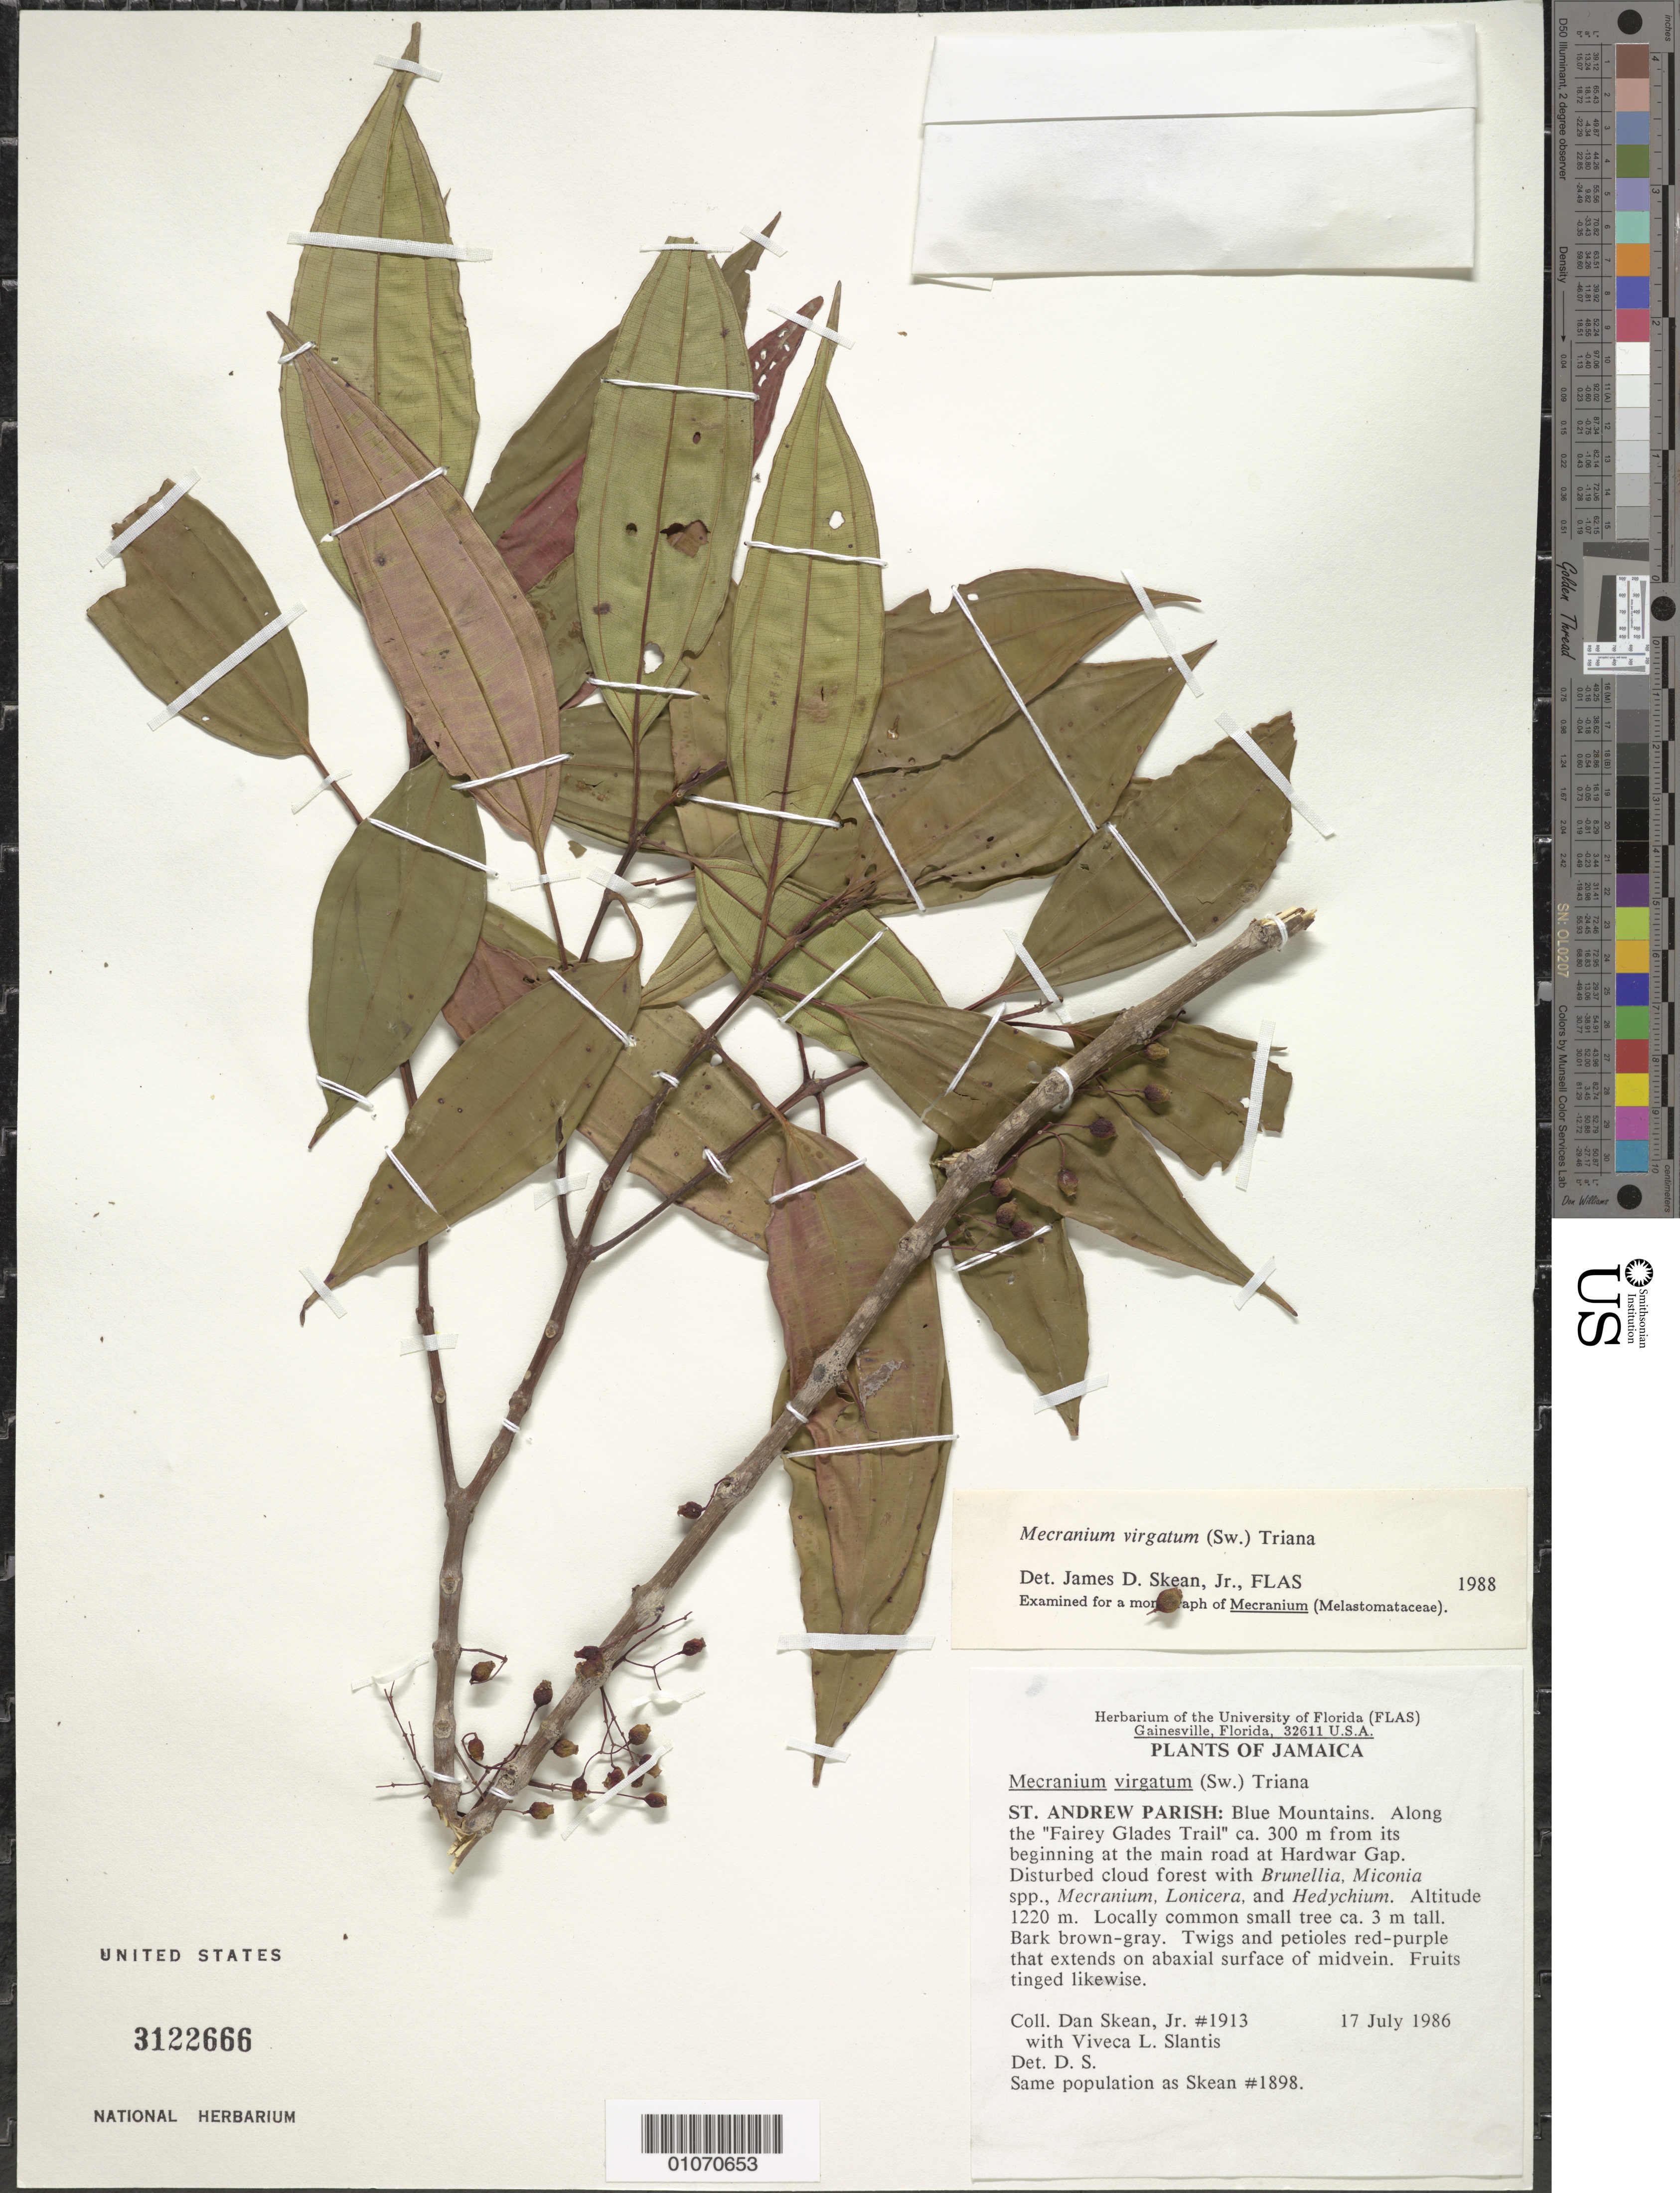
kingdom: Plantae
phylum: Tracheophyta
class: Magnoliopsida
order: Myrtales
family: Melastomataceae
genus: Mecranium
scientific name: Mecranium virgatum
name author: (Sw.) Triana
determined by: Skean, J. D., Jr.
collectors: J. D. Skean & V. Slantis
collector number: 1913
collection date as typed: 17 Jul 1986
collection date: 1986-07-17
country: Jamaica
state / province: Portland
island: Jamaica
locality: Blue Mountains; along the "Fairey Glades Trail" about 300 m from its beginning at the main road at Hardwar Gap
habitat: Disturbed cloud forest with Brunellia, Miconia spp., Mecranium, Lonicera, Hedychium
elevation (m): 1220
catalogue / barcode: US 3122666